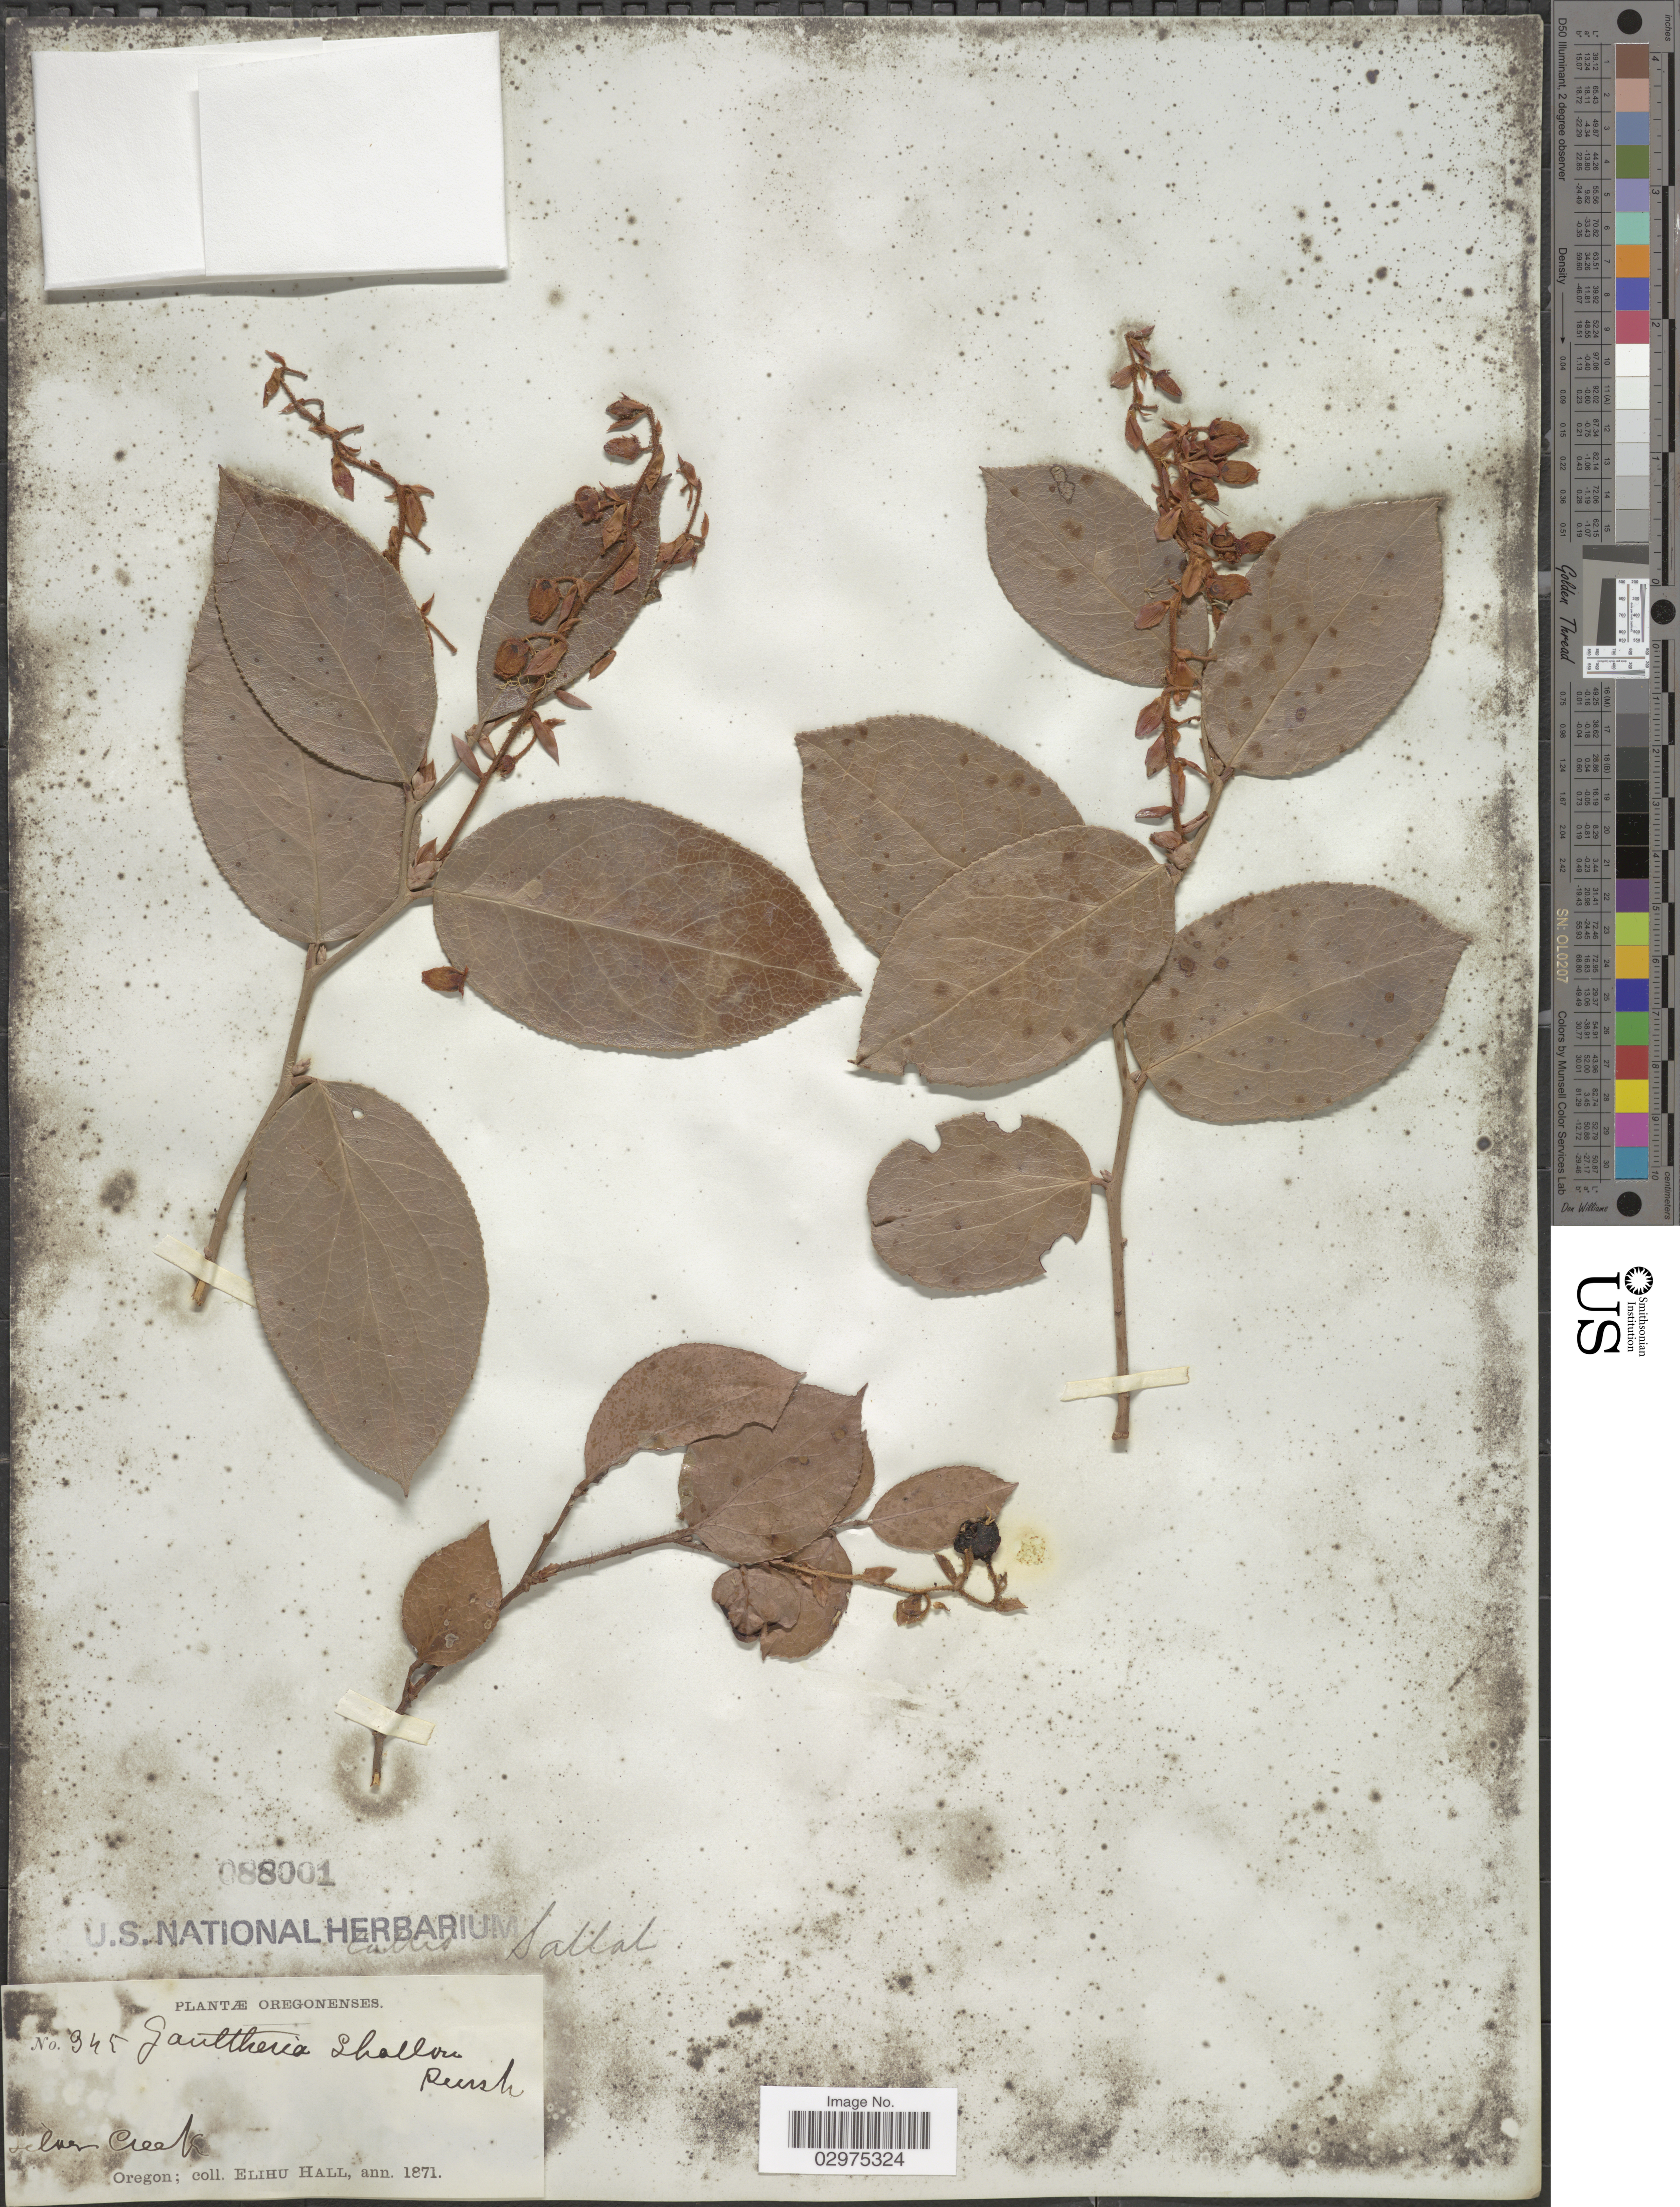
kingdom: Plantae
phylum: Tracheophyta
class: Magnoliopsida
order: Ericales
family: Ericaceae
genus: Gaultheria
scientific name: Gaultheria shallon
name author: Pursh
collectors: E. Hall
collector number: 945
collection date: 1871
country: United States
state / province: Oregon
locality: Silver Creek.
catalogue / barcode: US 88001